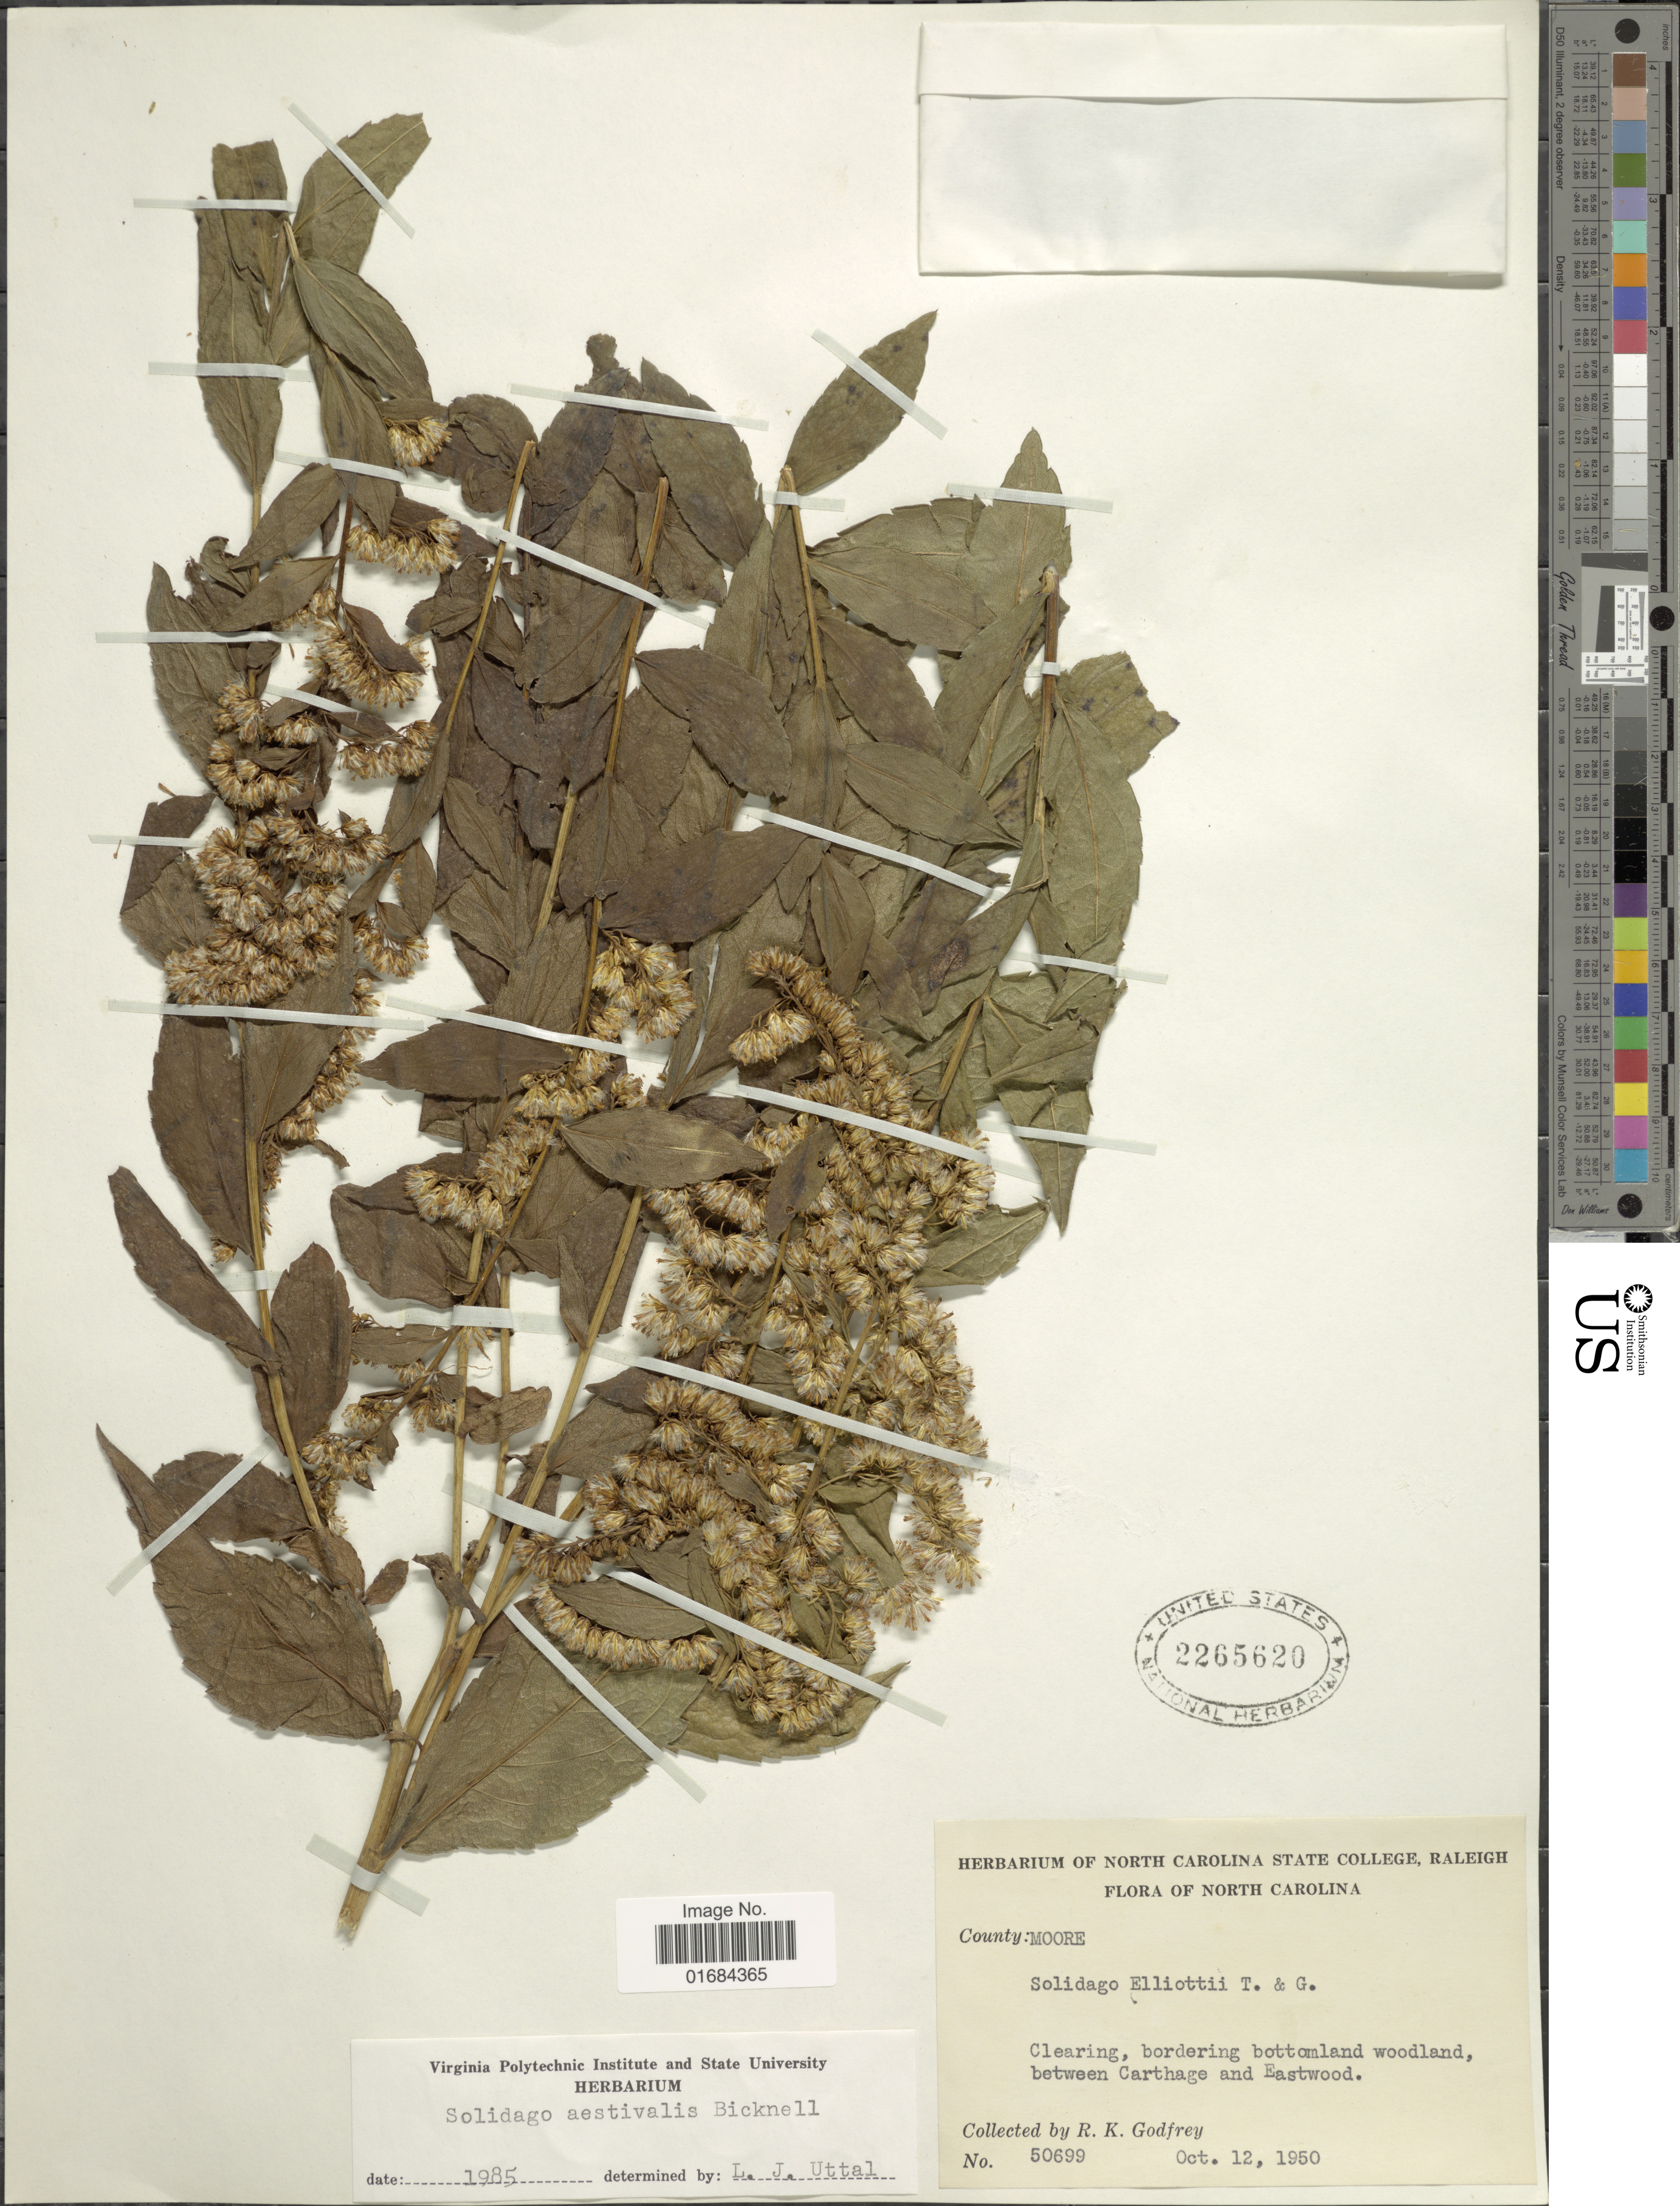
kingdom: Plantae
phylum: Tracheophyta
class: Magnoliopsida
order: Asterales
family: Asteraceae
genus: Solidago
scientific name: Solidago aestivalis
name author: E.P. Bicknell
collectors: -- Godfrey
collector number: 50699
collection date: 1950-10-12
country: United States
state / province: North Carolina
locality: County Moore, Clearing, bordering bottomland woodland, between Carthage and Eastwood.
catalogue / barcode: US 2265620